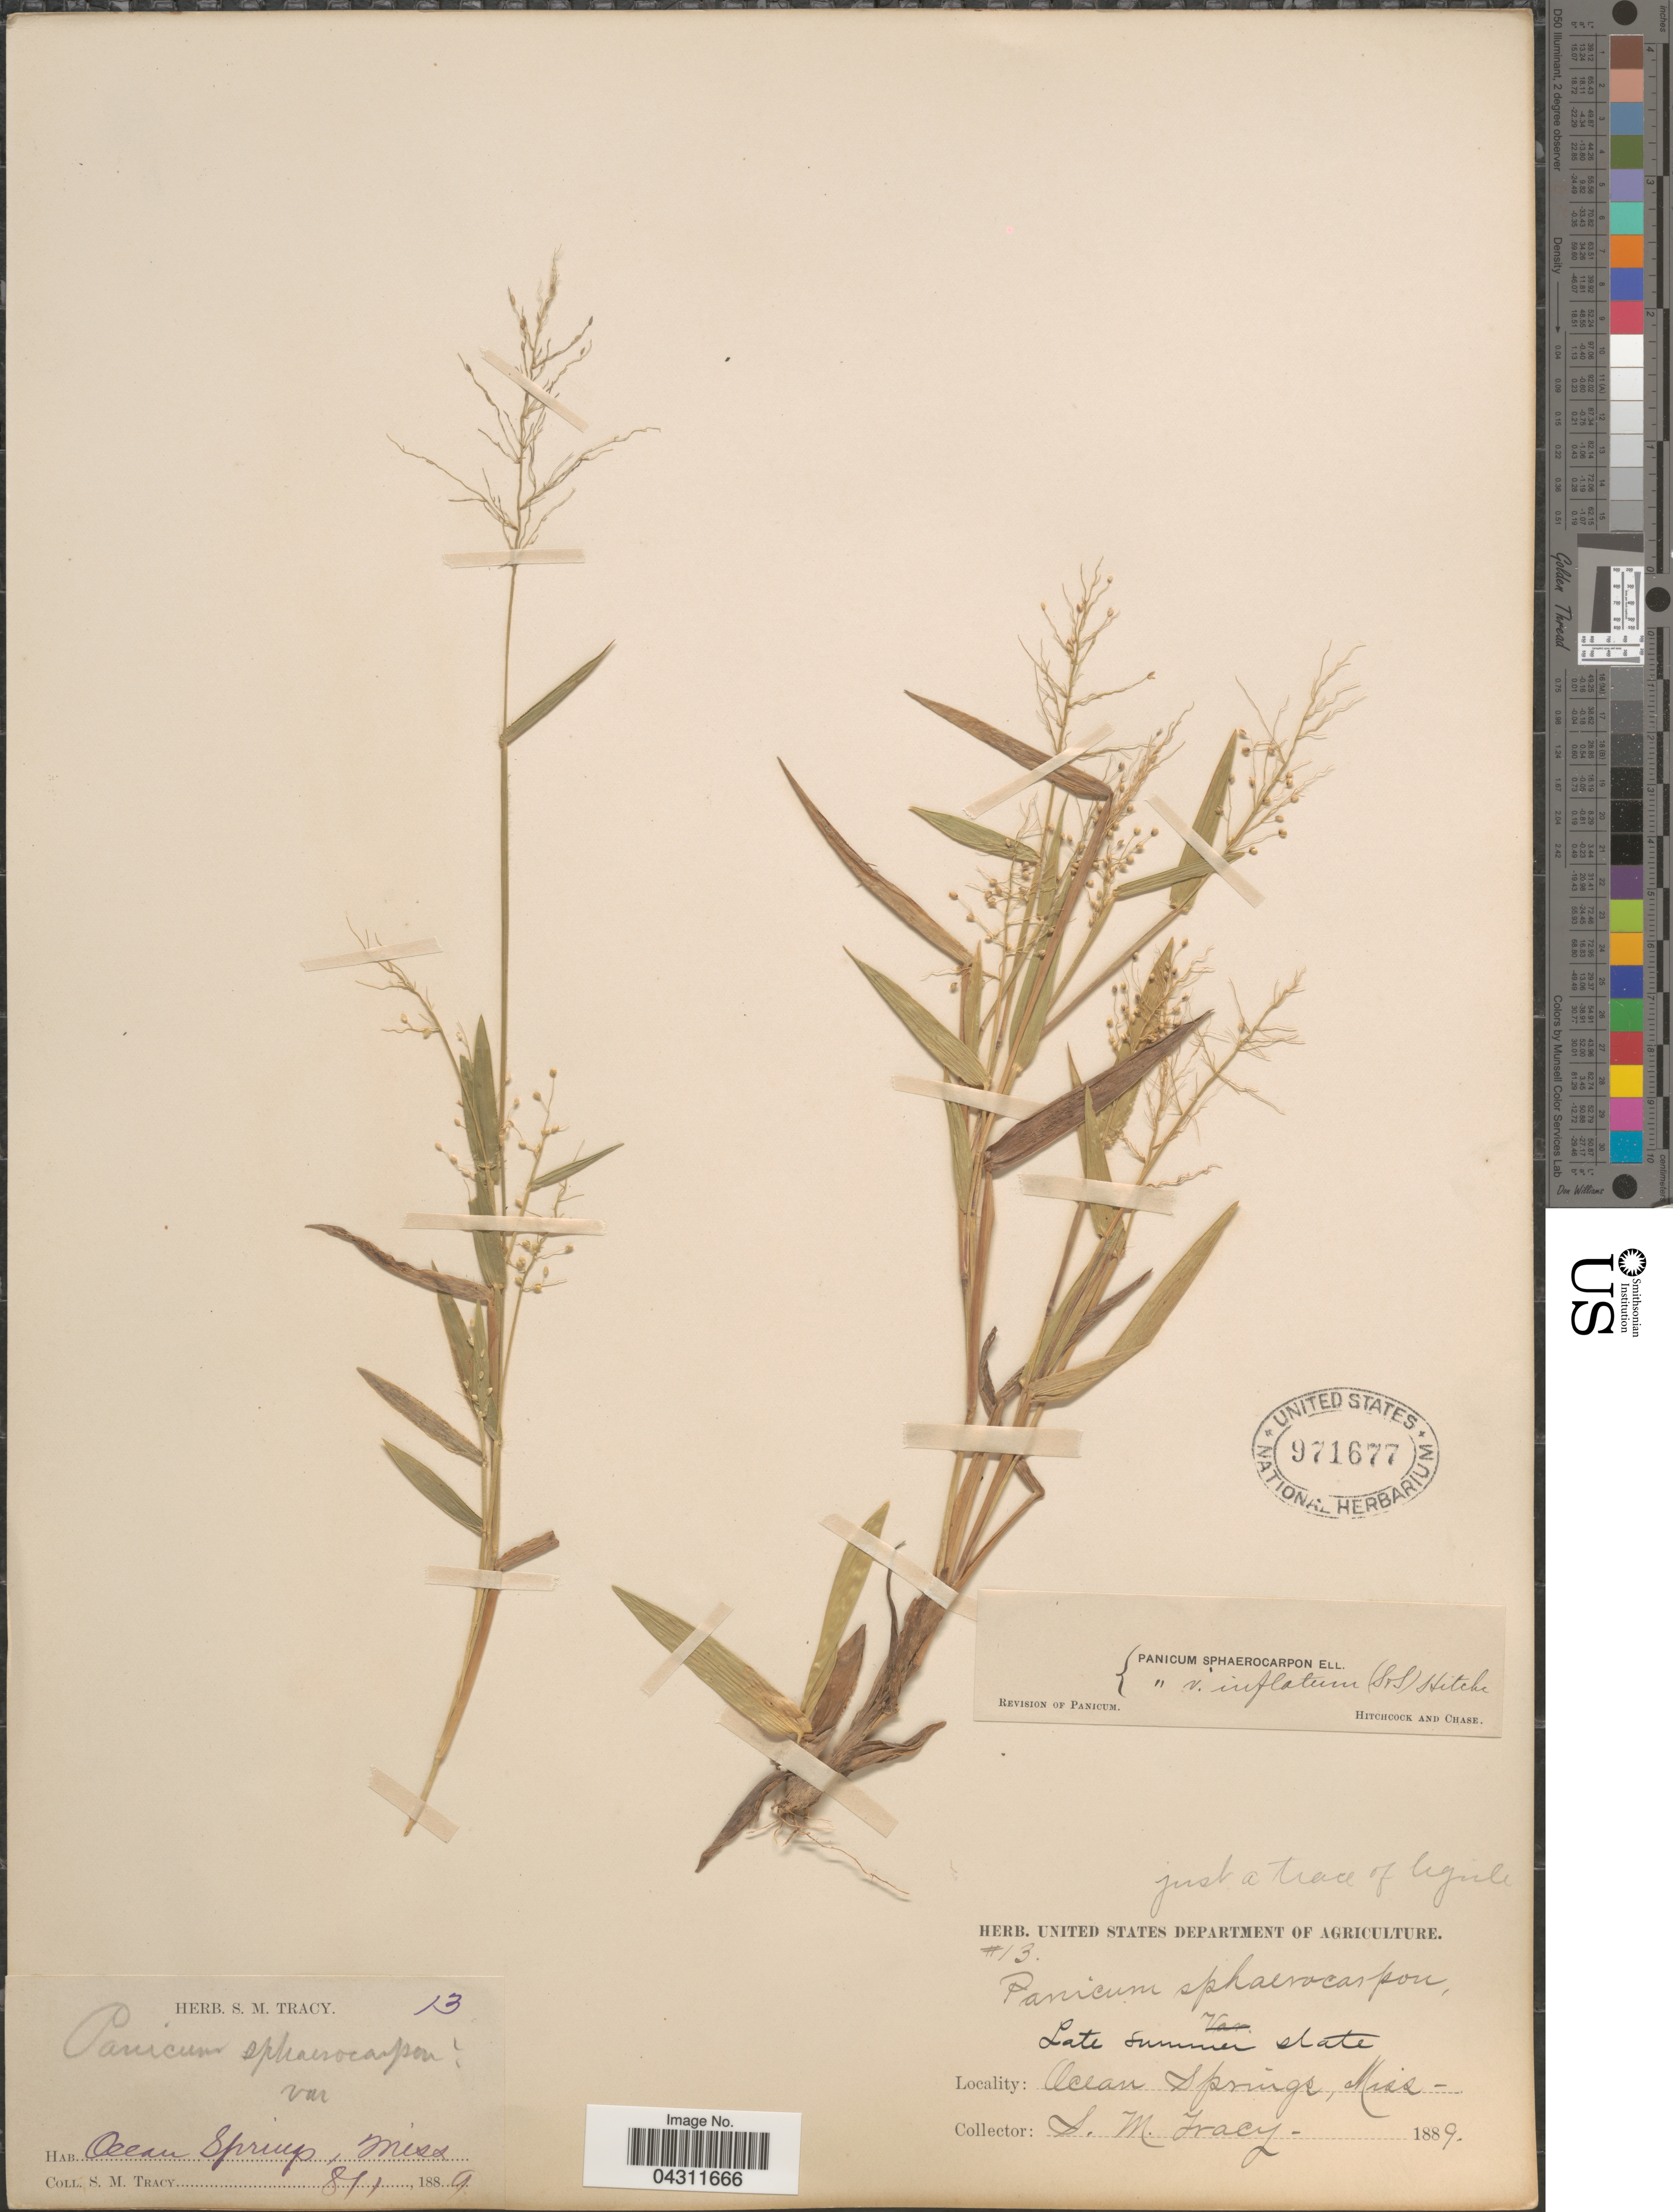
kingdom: Plantae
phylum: Tracheophyta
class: Liliopsida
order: Poales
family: Poaceae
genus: Dichanthelium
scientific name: Dichanthelium strigosum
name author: (Muhl. ex Elliott) Freckmann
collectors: S. M. Tracy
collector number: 13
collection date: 1889-08-01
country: United States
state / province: Mississippi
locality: Ocean Springs.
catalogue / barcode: US 971677